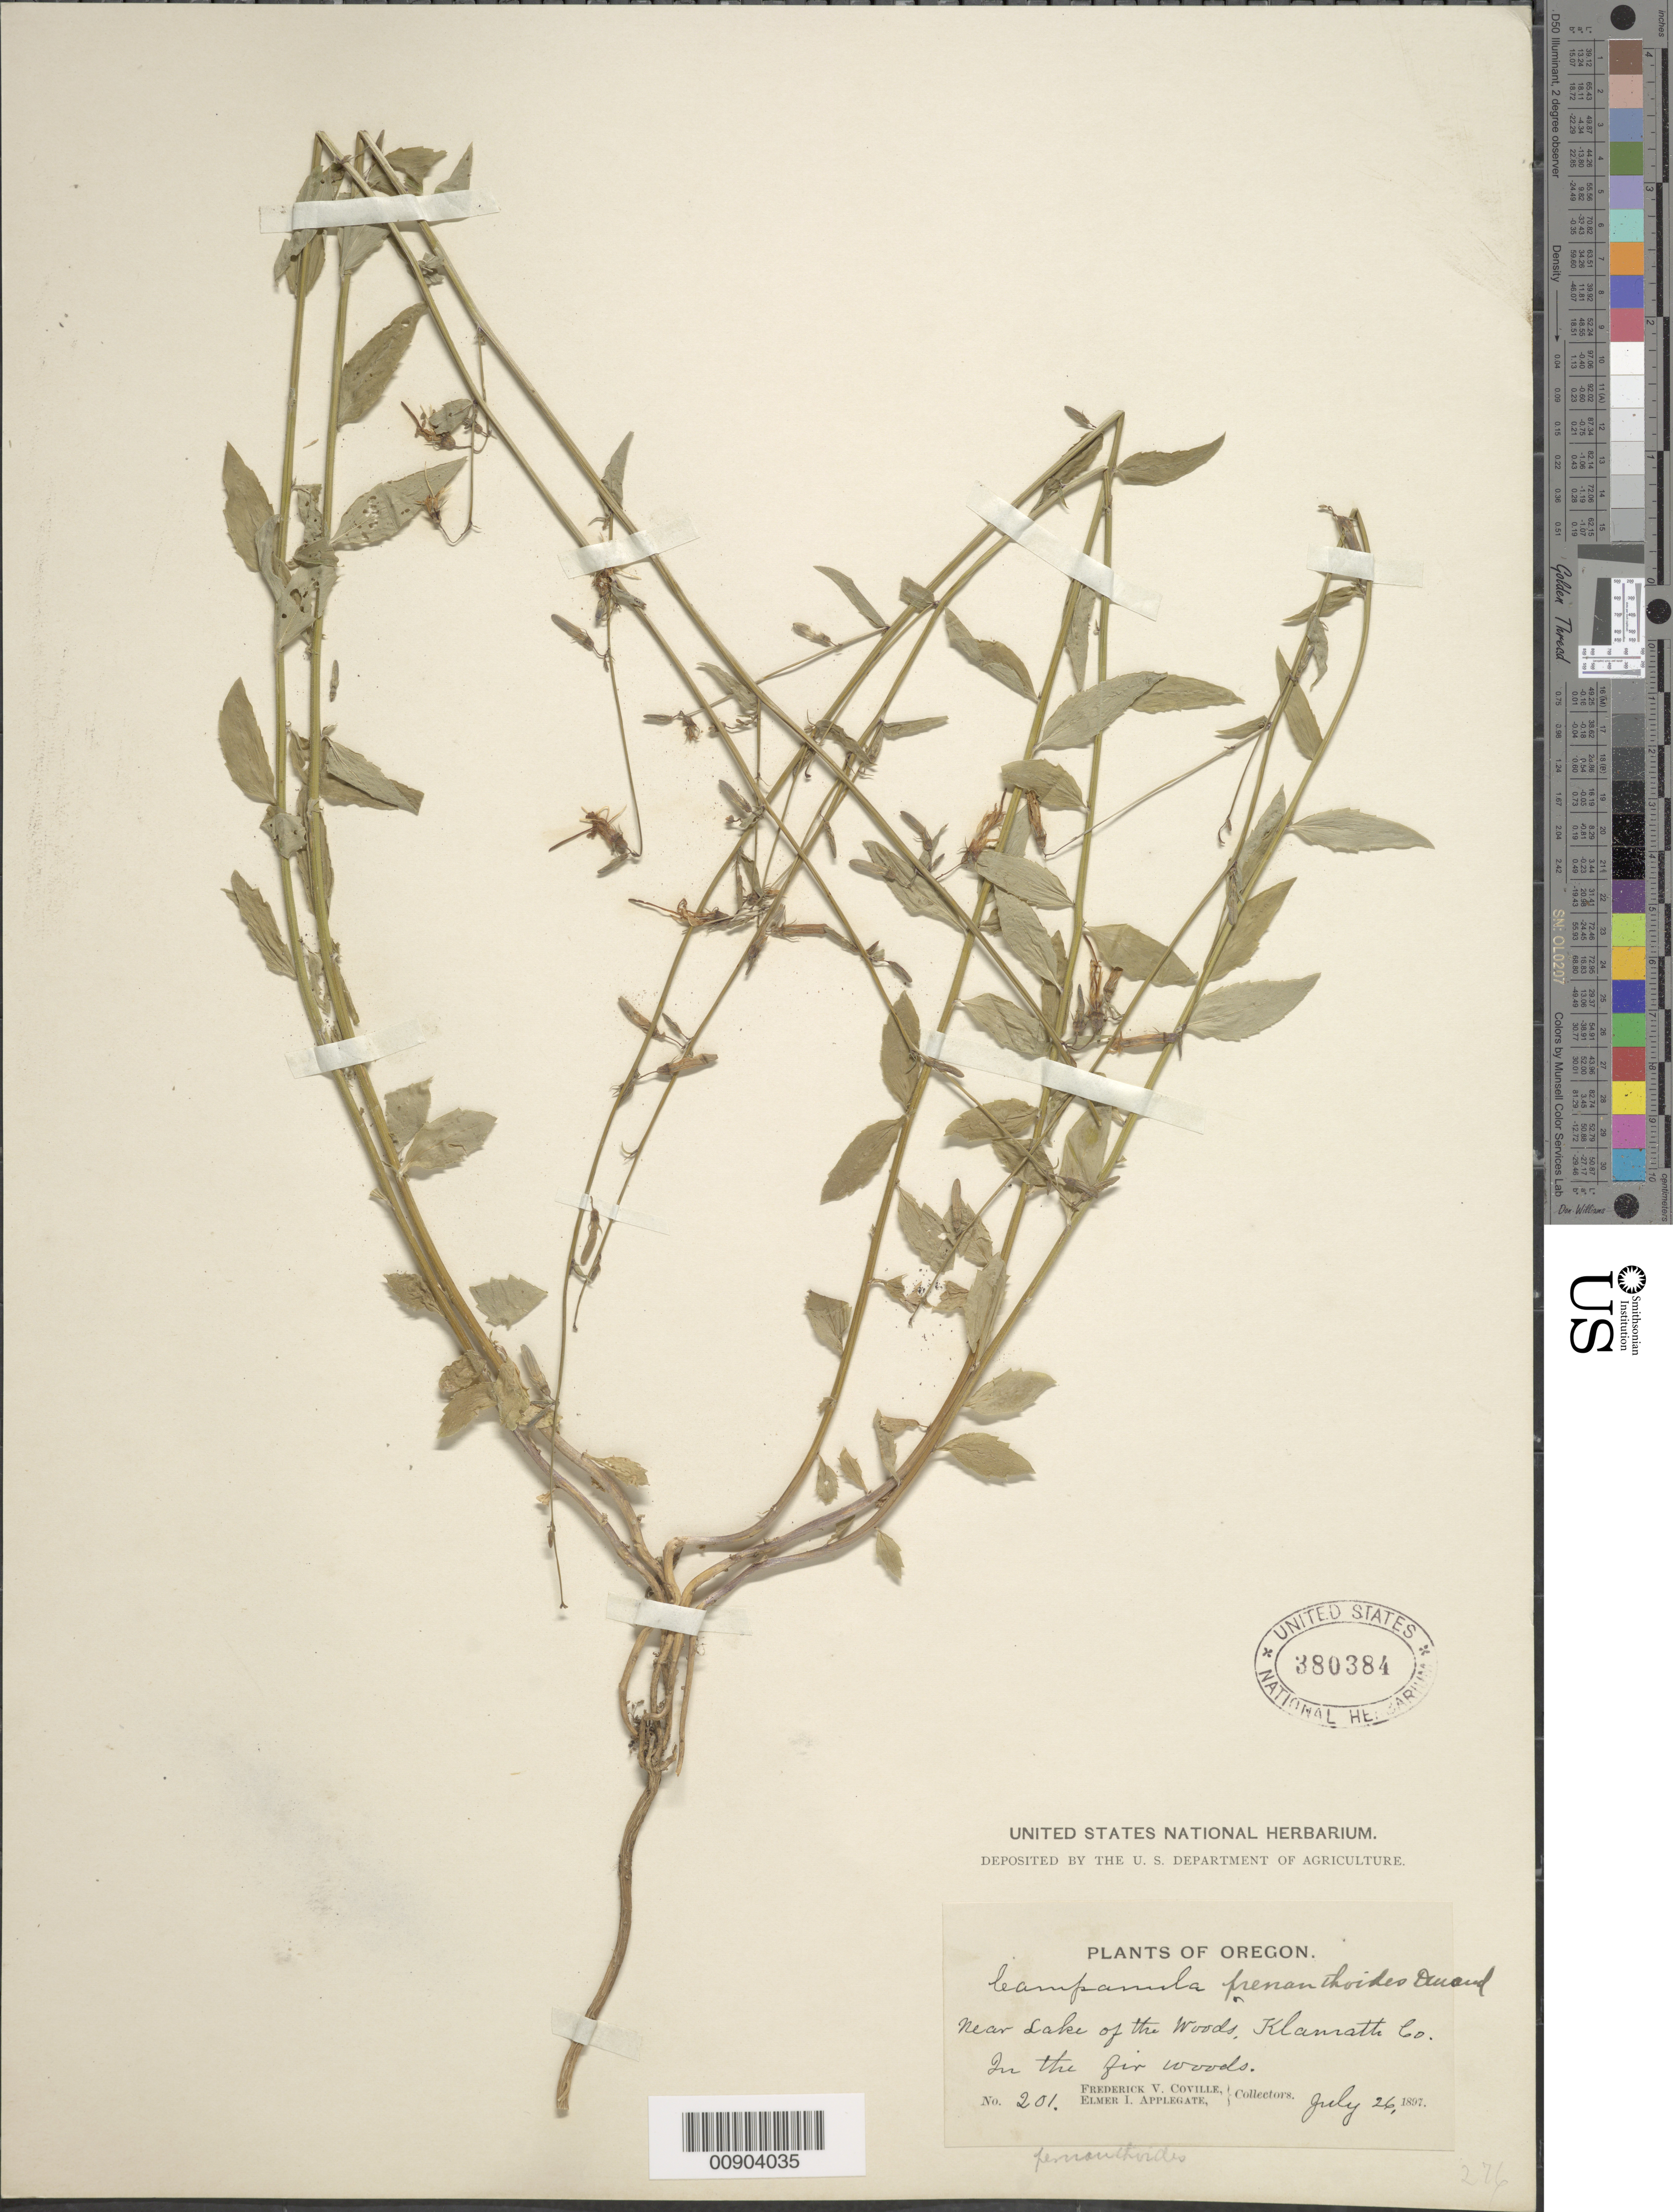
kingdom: Plantae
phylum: Tracheophyta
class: Magnoliopsida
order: Asterales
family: Campanulaceae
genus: Campanula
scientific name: Campanula prenanthoides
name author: Durand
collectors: F. V. Coville & E. I. Applegate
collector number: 201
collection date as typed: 26 Jul 1897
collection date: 1897-07-26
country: United States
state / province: Oregon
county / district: Klamath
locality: Near Lake of the Woods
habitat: In the fir woods.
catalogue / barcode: US 380384